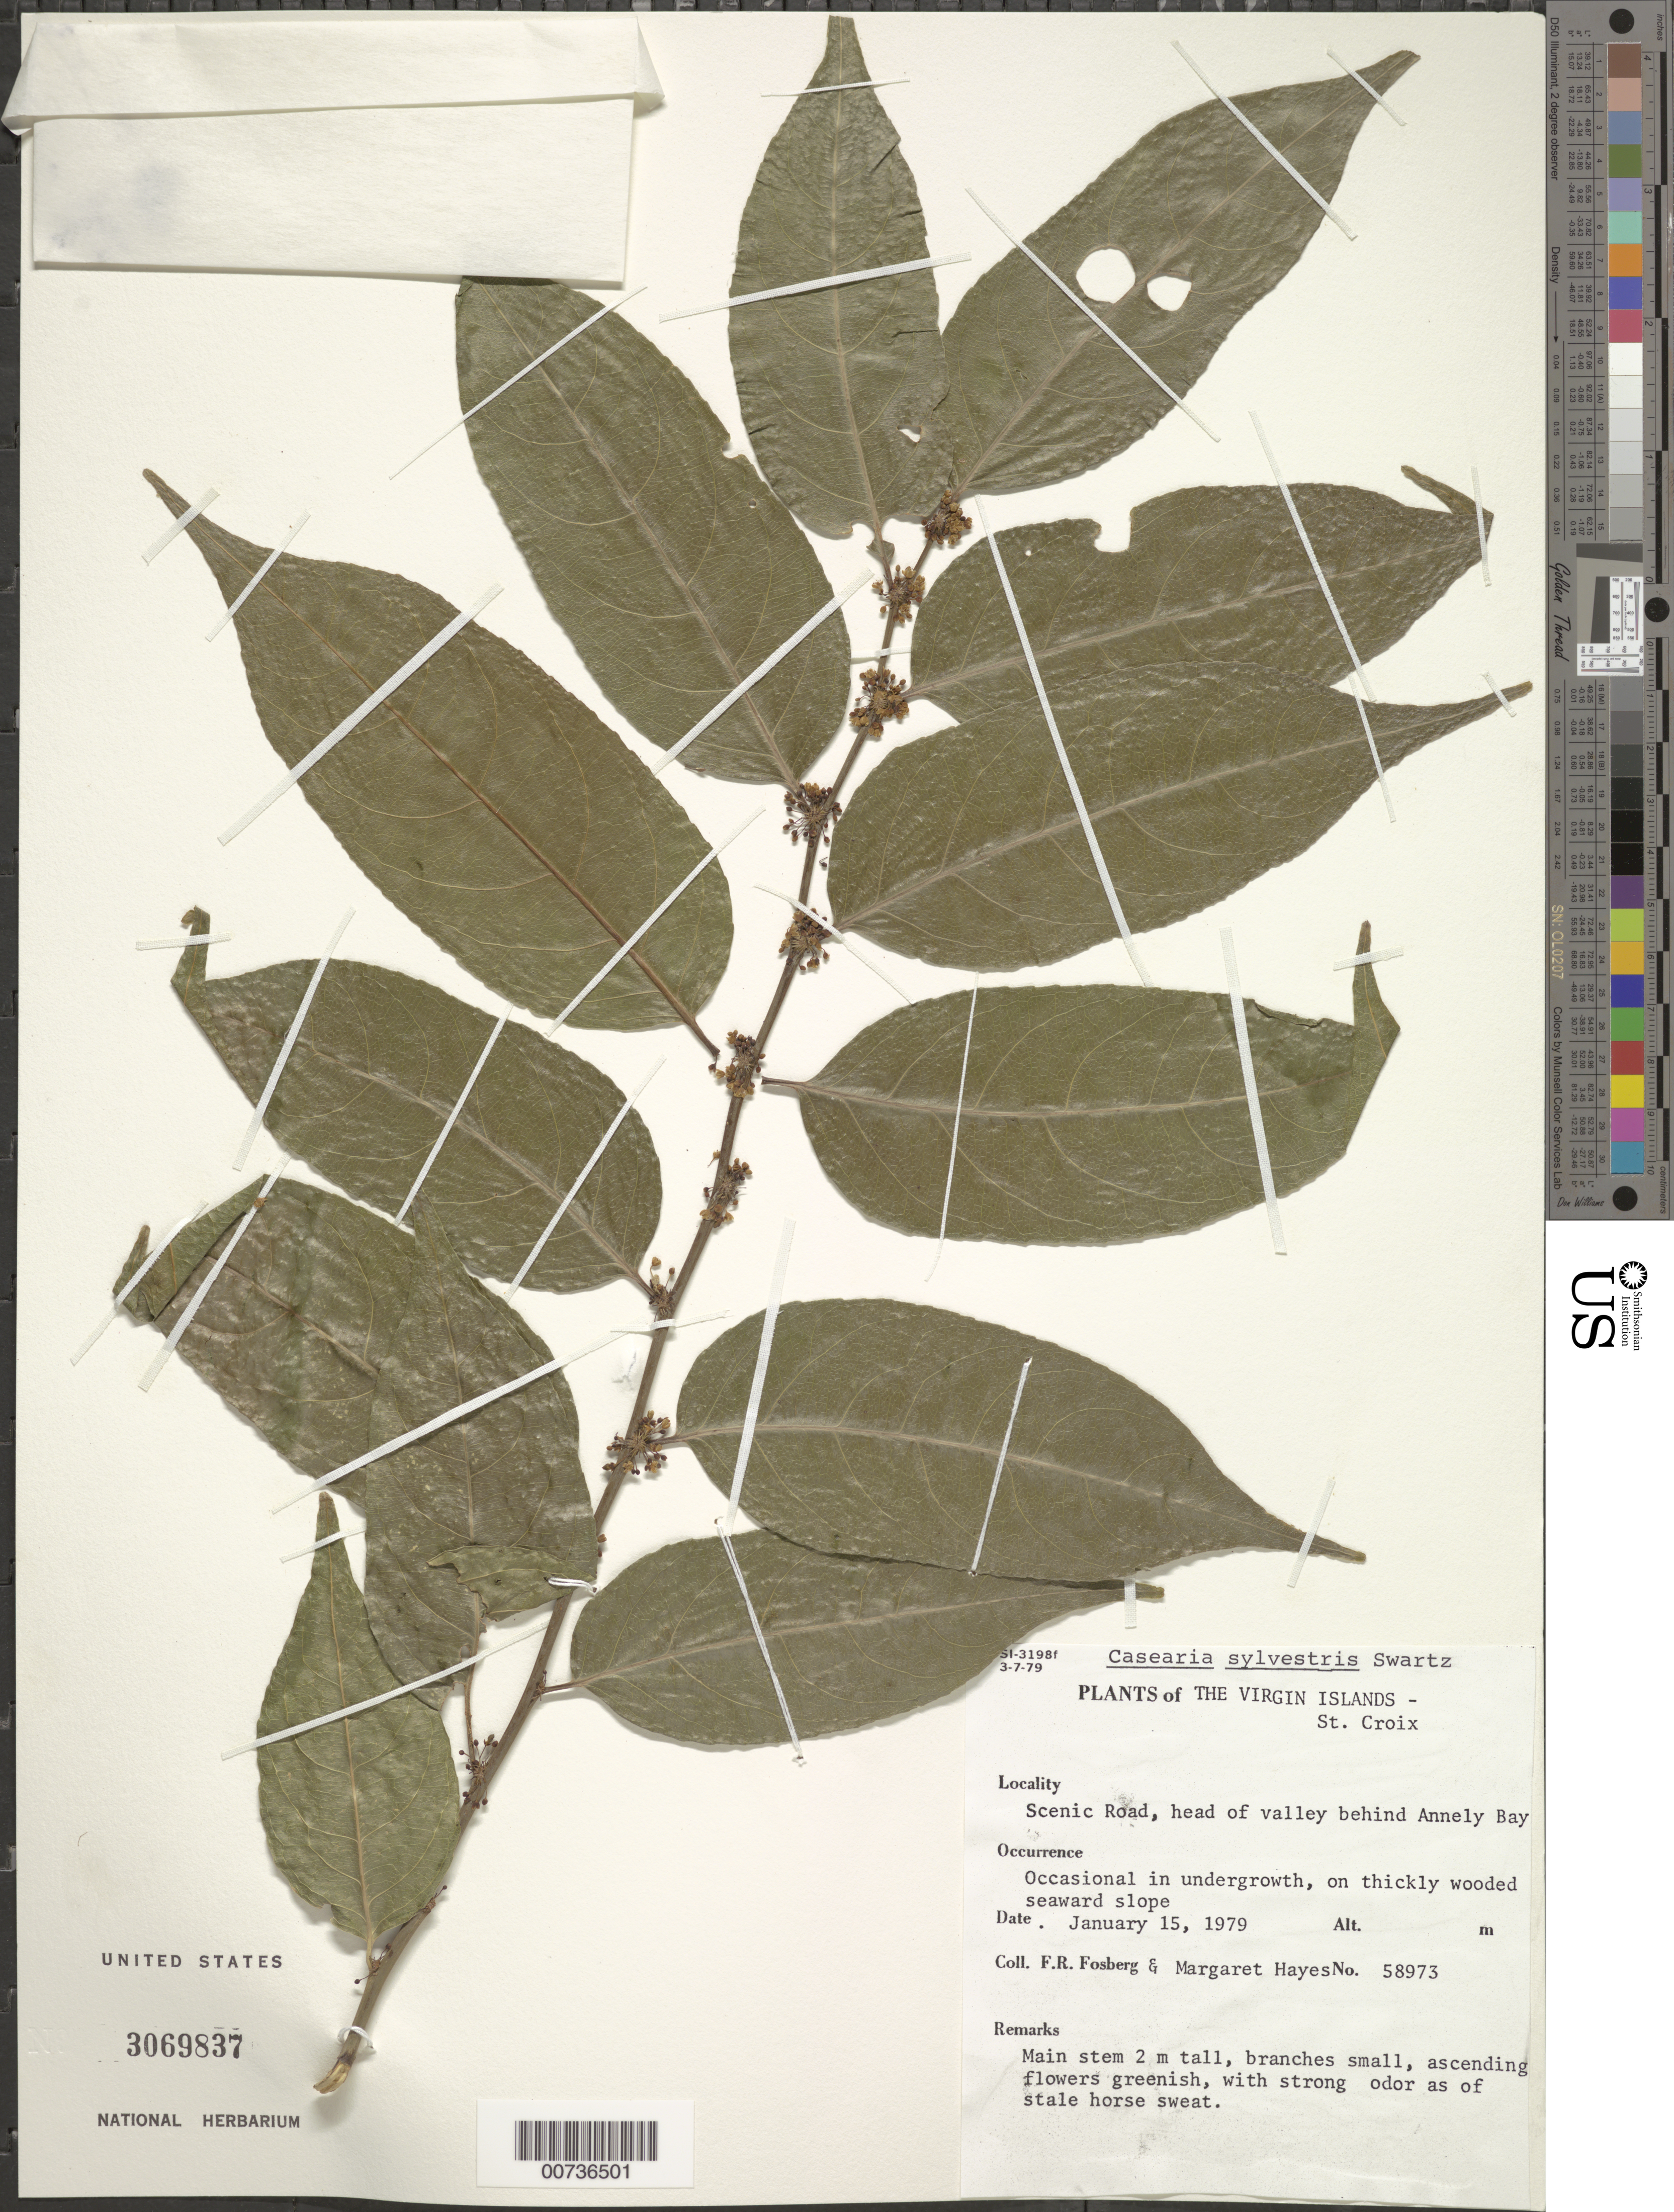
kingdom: Plantae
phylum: Tracheophyta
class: Magnoliopsida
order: Malpighiales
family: Salicaceae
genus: Casearia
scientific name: Casearia sylvestris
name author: Sw.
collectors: F. R. Fosberg & M. Hayes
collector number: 58973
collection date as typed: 15 Jan 1979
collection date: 1979-01-15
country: U.S. Virgin Islands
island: St. Croix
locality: Scenic road, head of Valley behind Annely Bay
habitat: Occasional in undergrowth, on thickly wooded seaward slope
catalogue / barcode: US 3069837